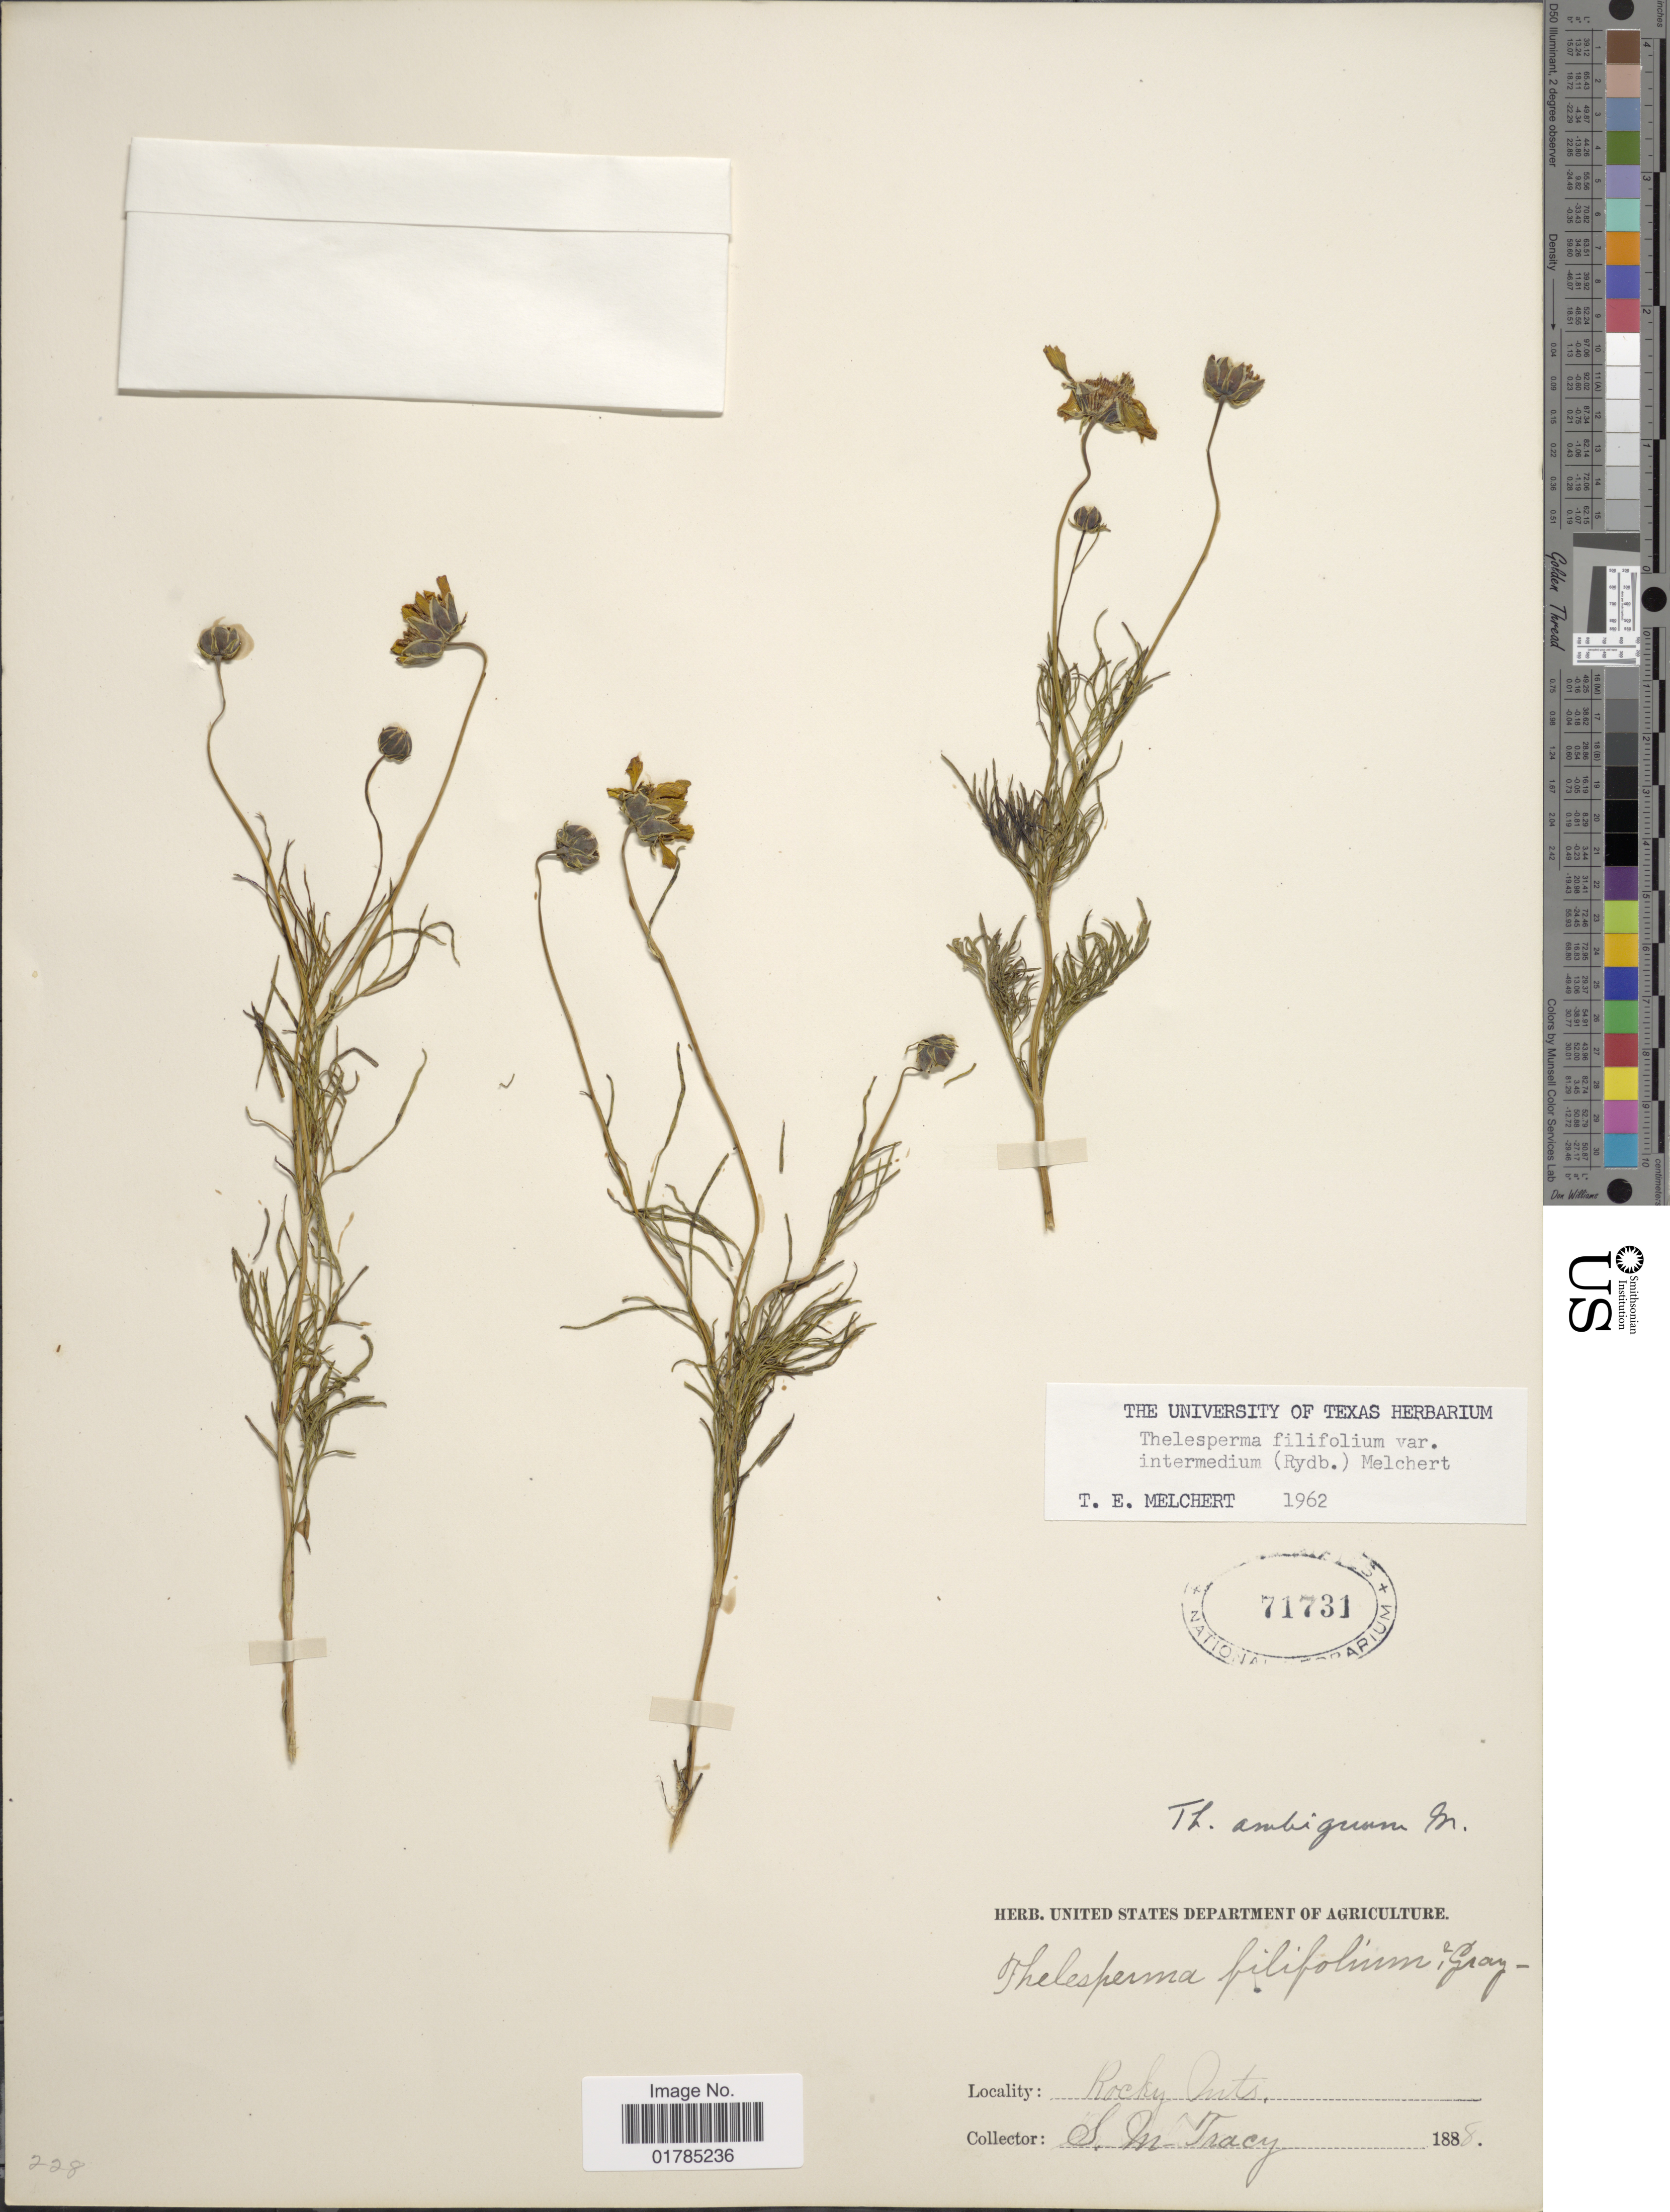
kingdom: Plantae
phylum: Tracheophyta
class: Magnoliopsida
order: Asterales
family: Asteraceae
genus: Thelesperma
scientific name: Thelesperma filifolium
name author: (Hook.) A. Gray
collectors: S. M. Tracy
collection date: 1888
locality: Rocky Mts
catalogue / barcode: US 71731